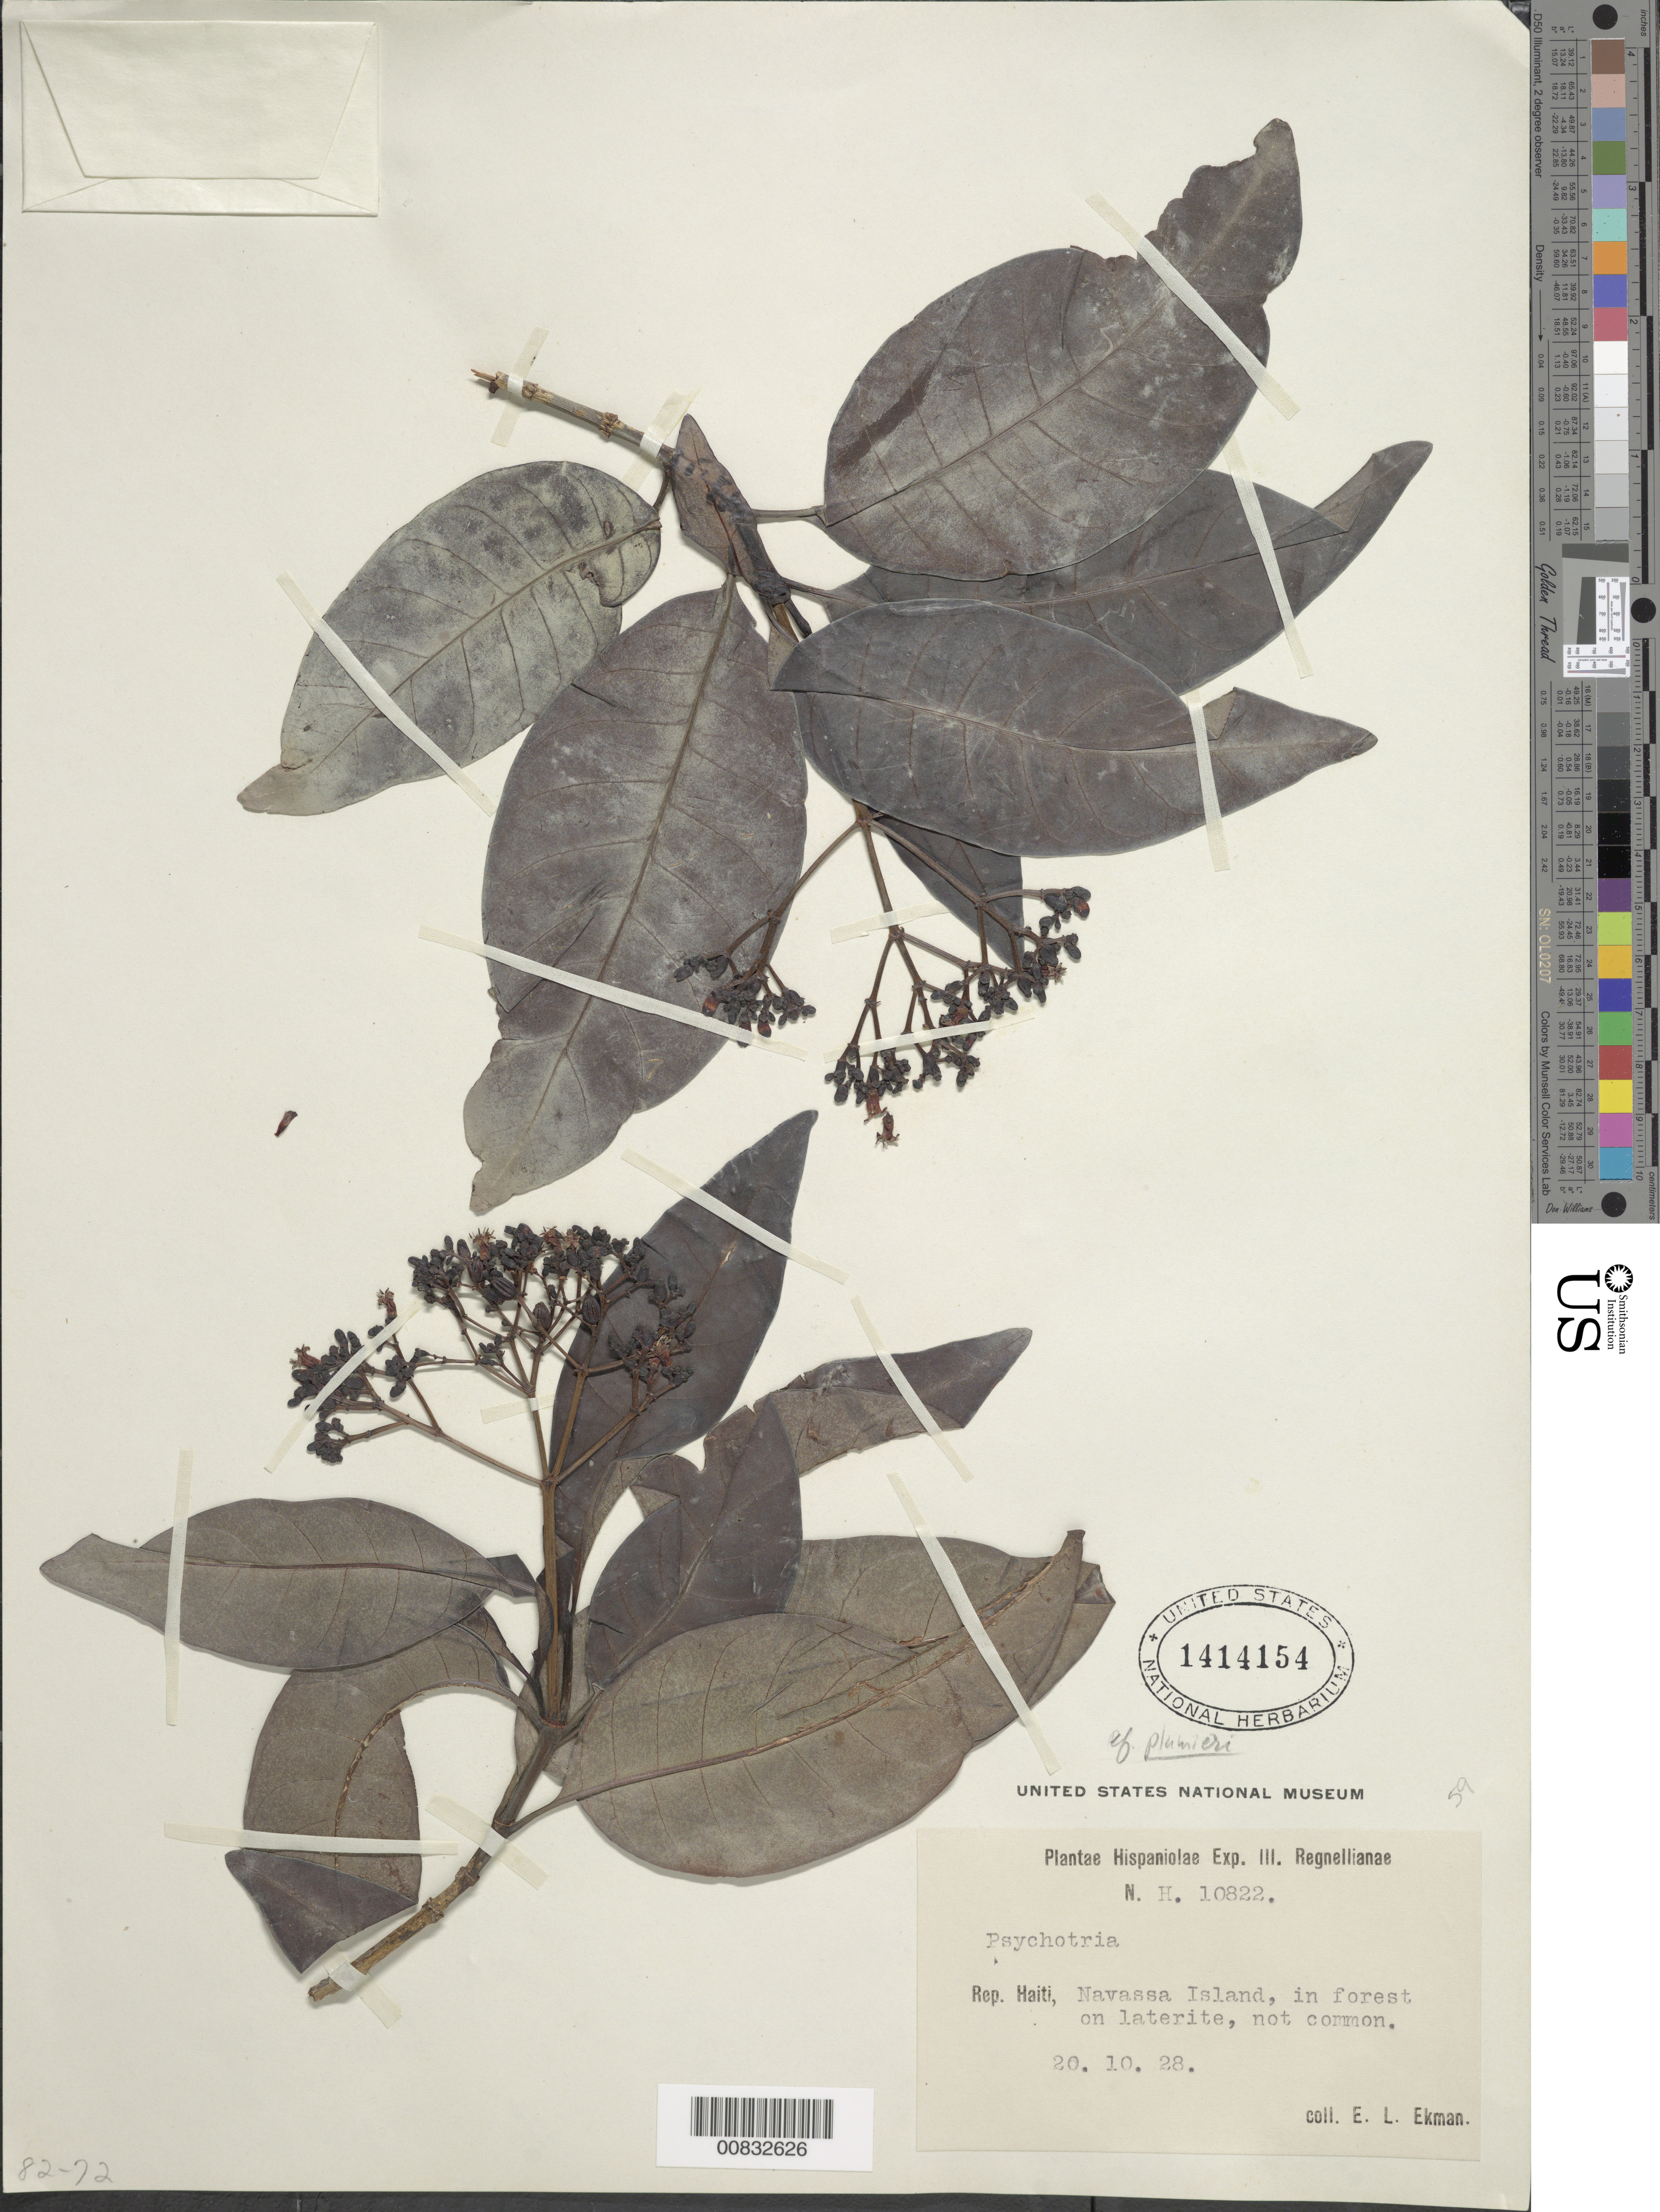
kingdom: Plantae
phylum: Tracheophyta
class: Magnoliopsida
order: Gentianales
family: Rubiaceae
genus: Psychotria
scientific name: Psychotria plumieri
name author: Urb.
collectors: E. L. Ekman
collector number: H 10822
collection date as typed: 20 Oct 1928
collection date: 1928-10-20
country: Navassa Island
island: Navassa Island.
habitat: In forest on laterite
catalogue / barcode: US 1414154